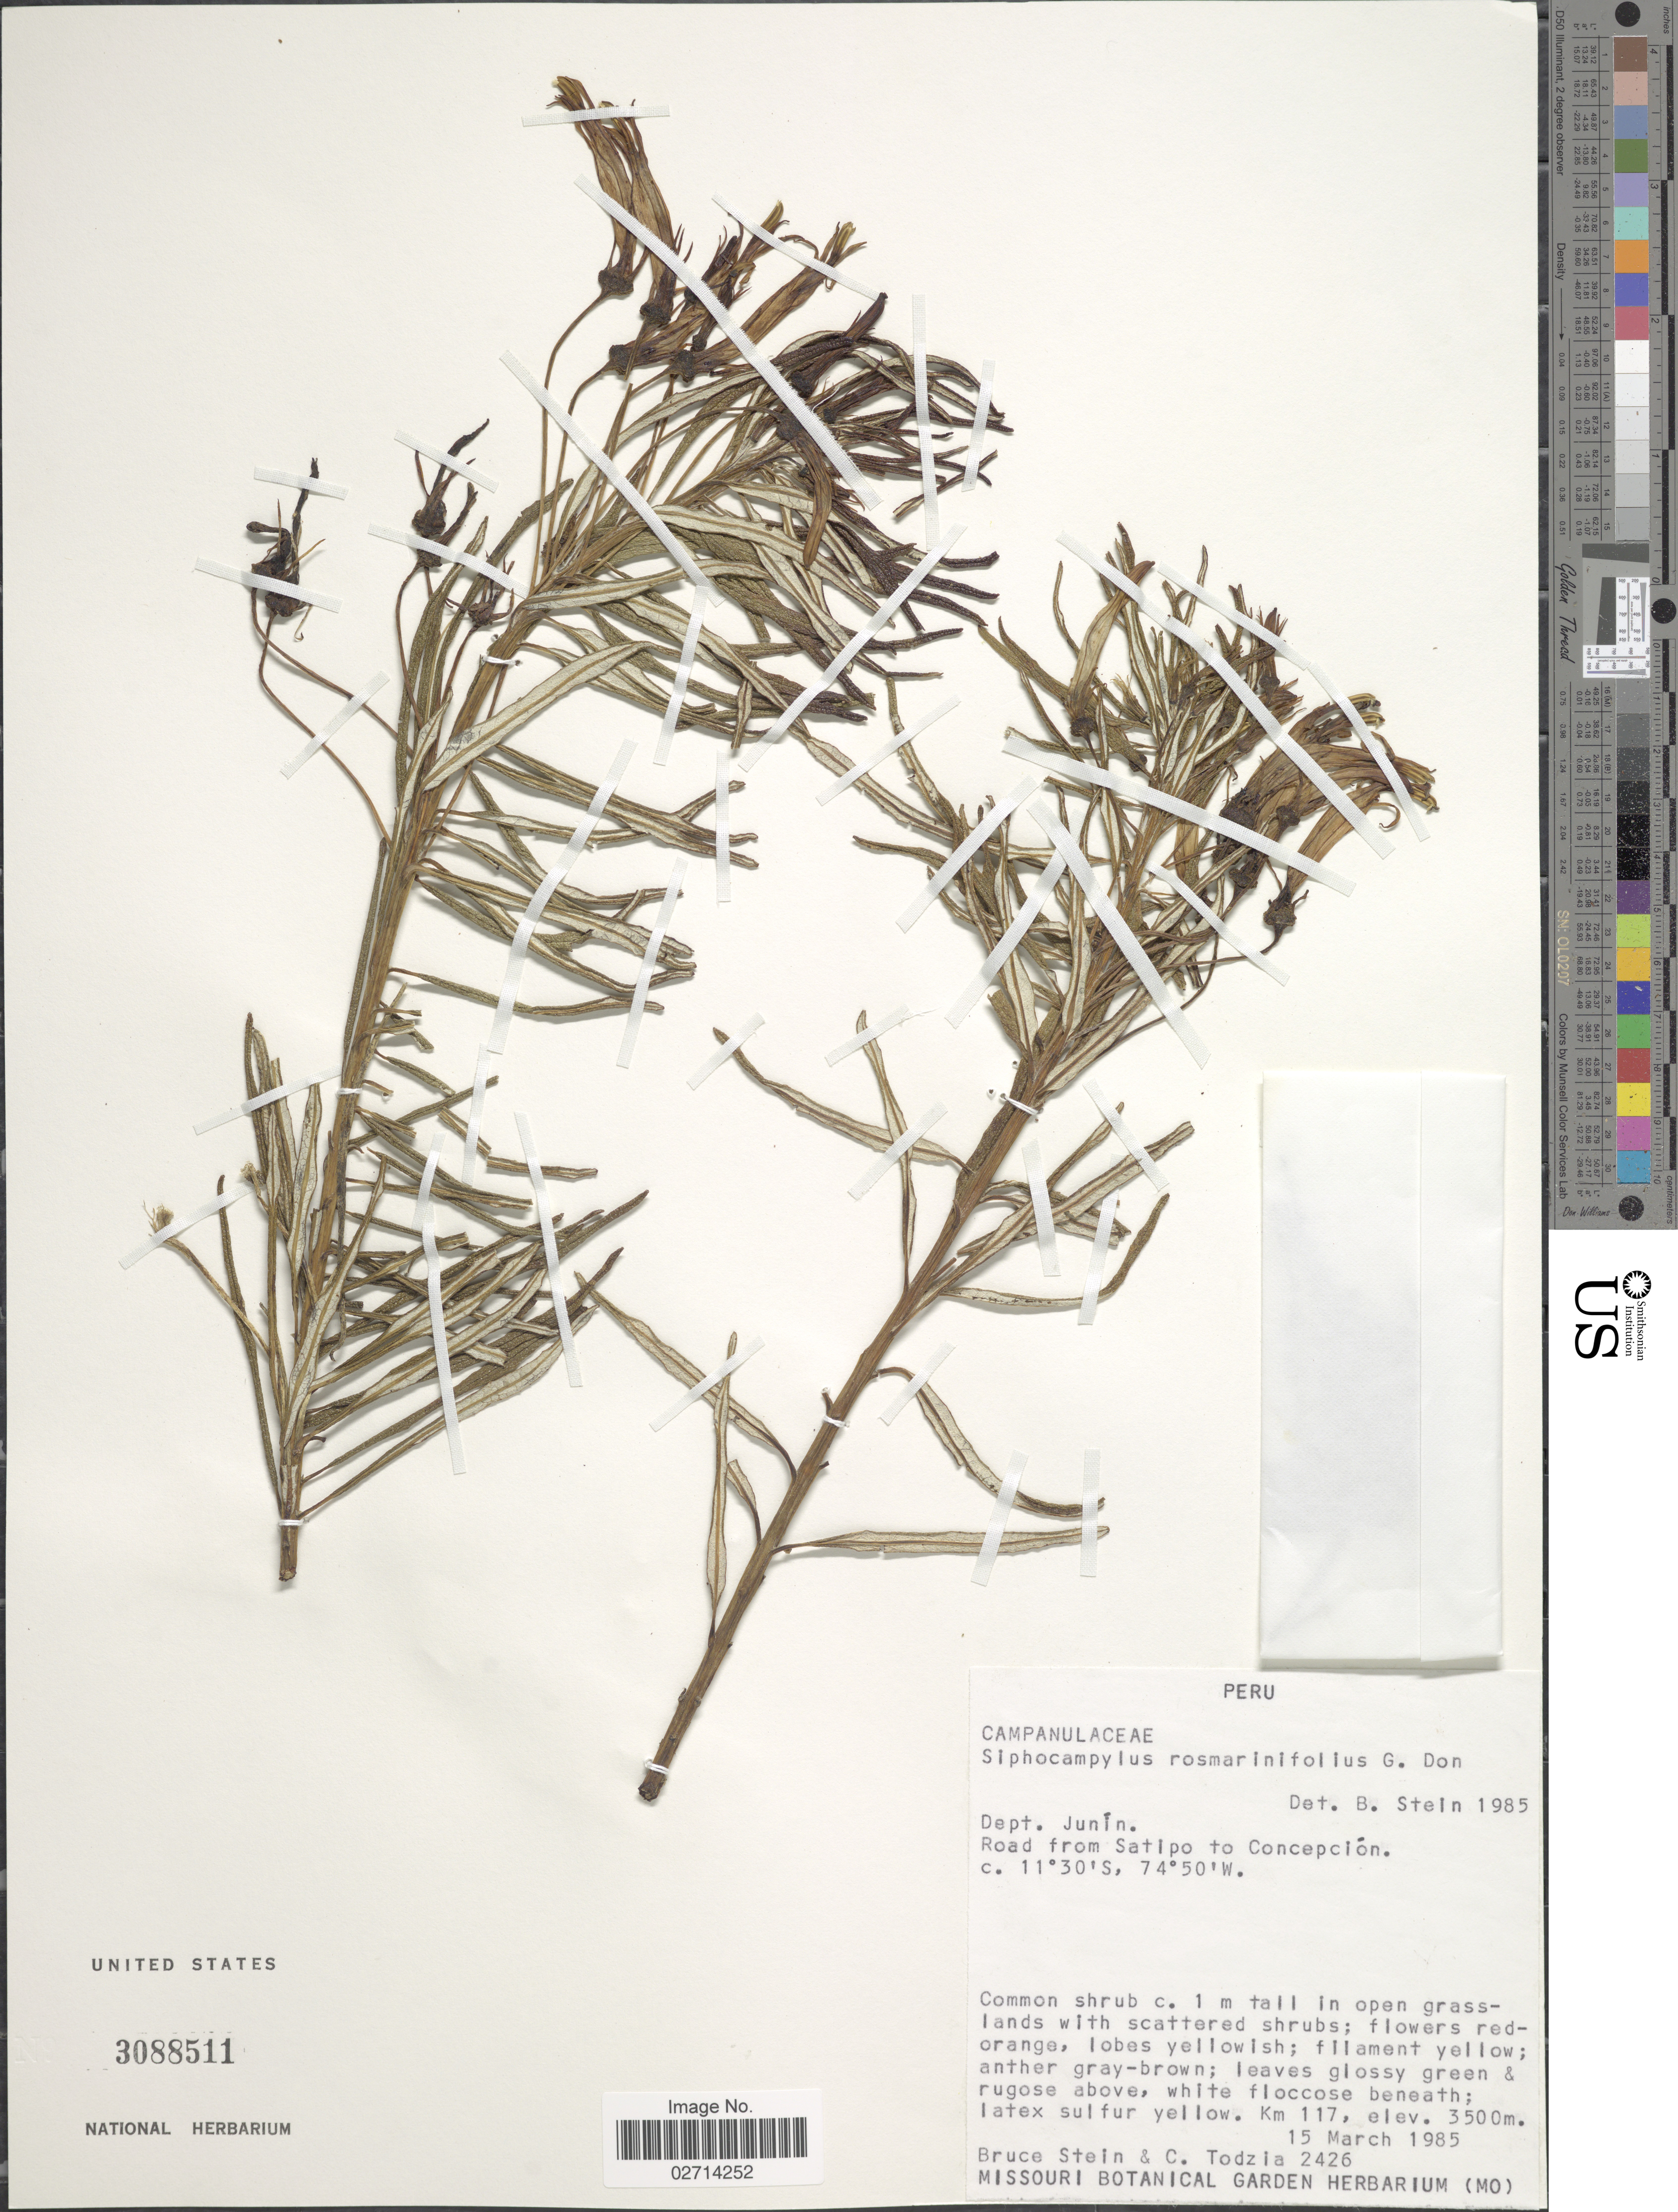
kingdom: Plantae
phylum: Tracheophyta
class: Magnoliopsida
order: Asterales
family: Campanulaceae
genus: Siphocampylus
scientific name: Siphocampylus rosmarinifolius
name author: G. Don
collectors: B. A. Stein & C. A. Todzia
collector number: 2426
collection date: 1985-03-15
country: Peru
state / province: Junín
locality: Road from Satipo to Concepcion, Km. 117.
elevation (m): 3500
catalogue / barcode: US 3088511